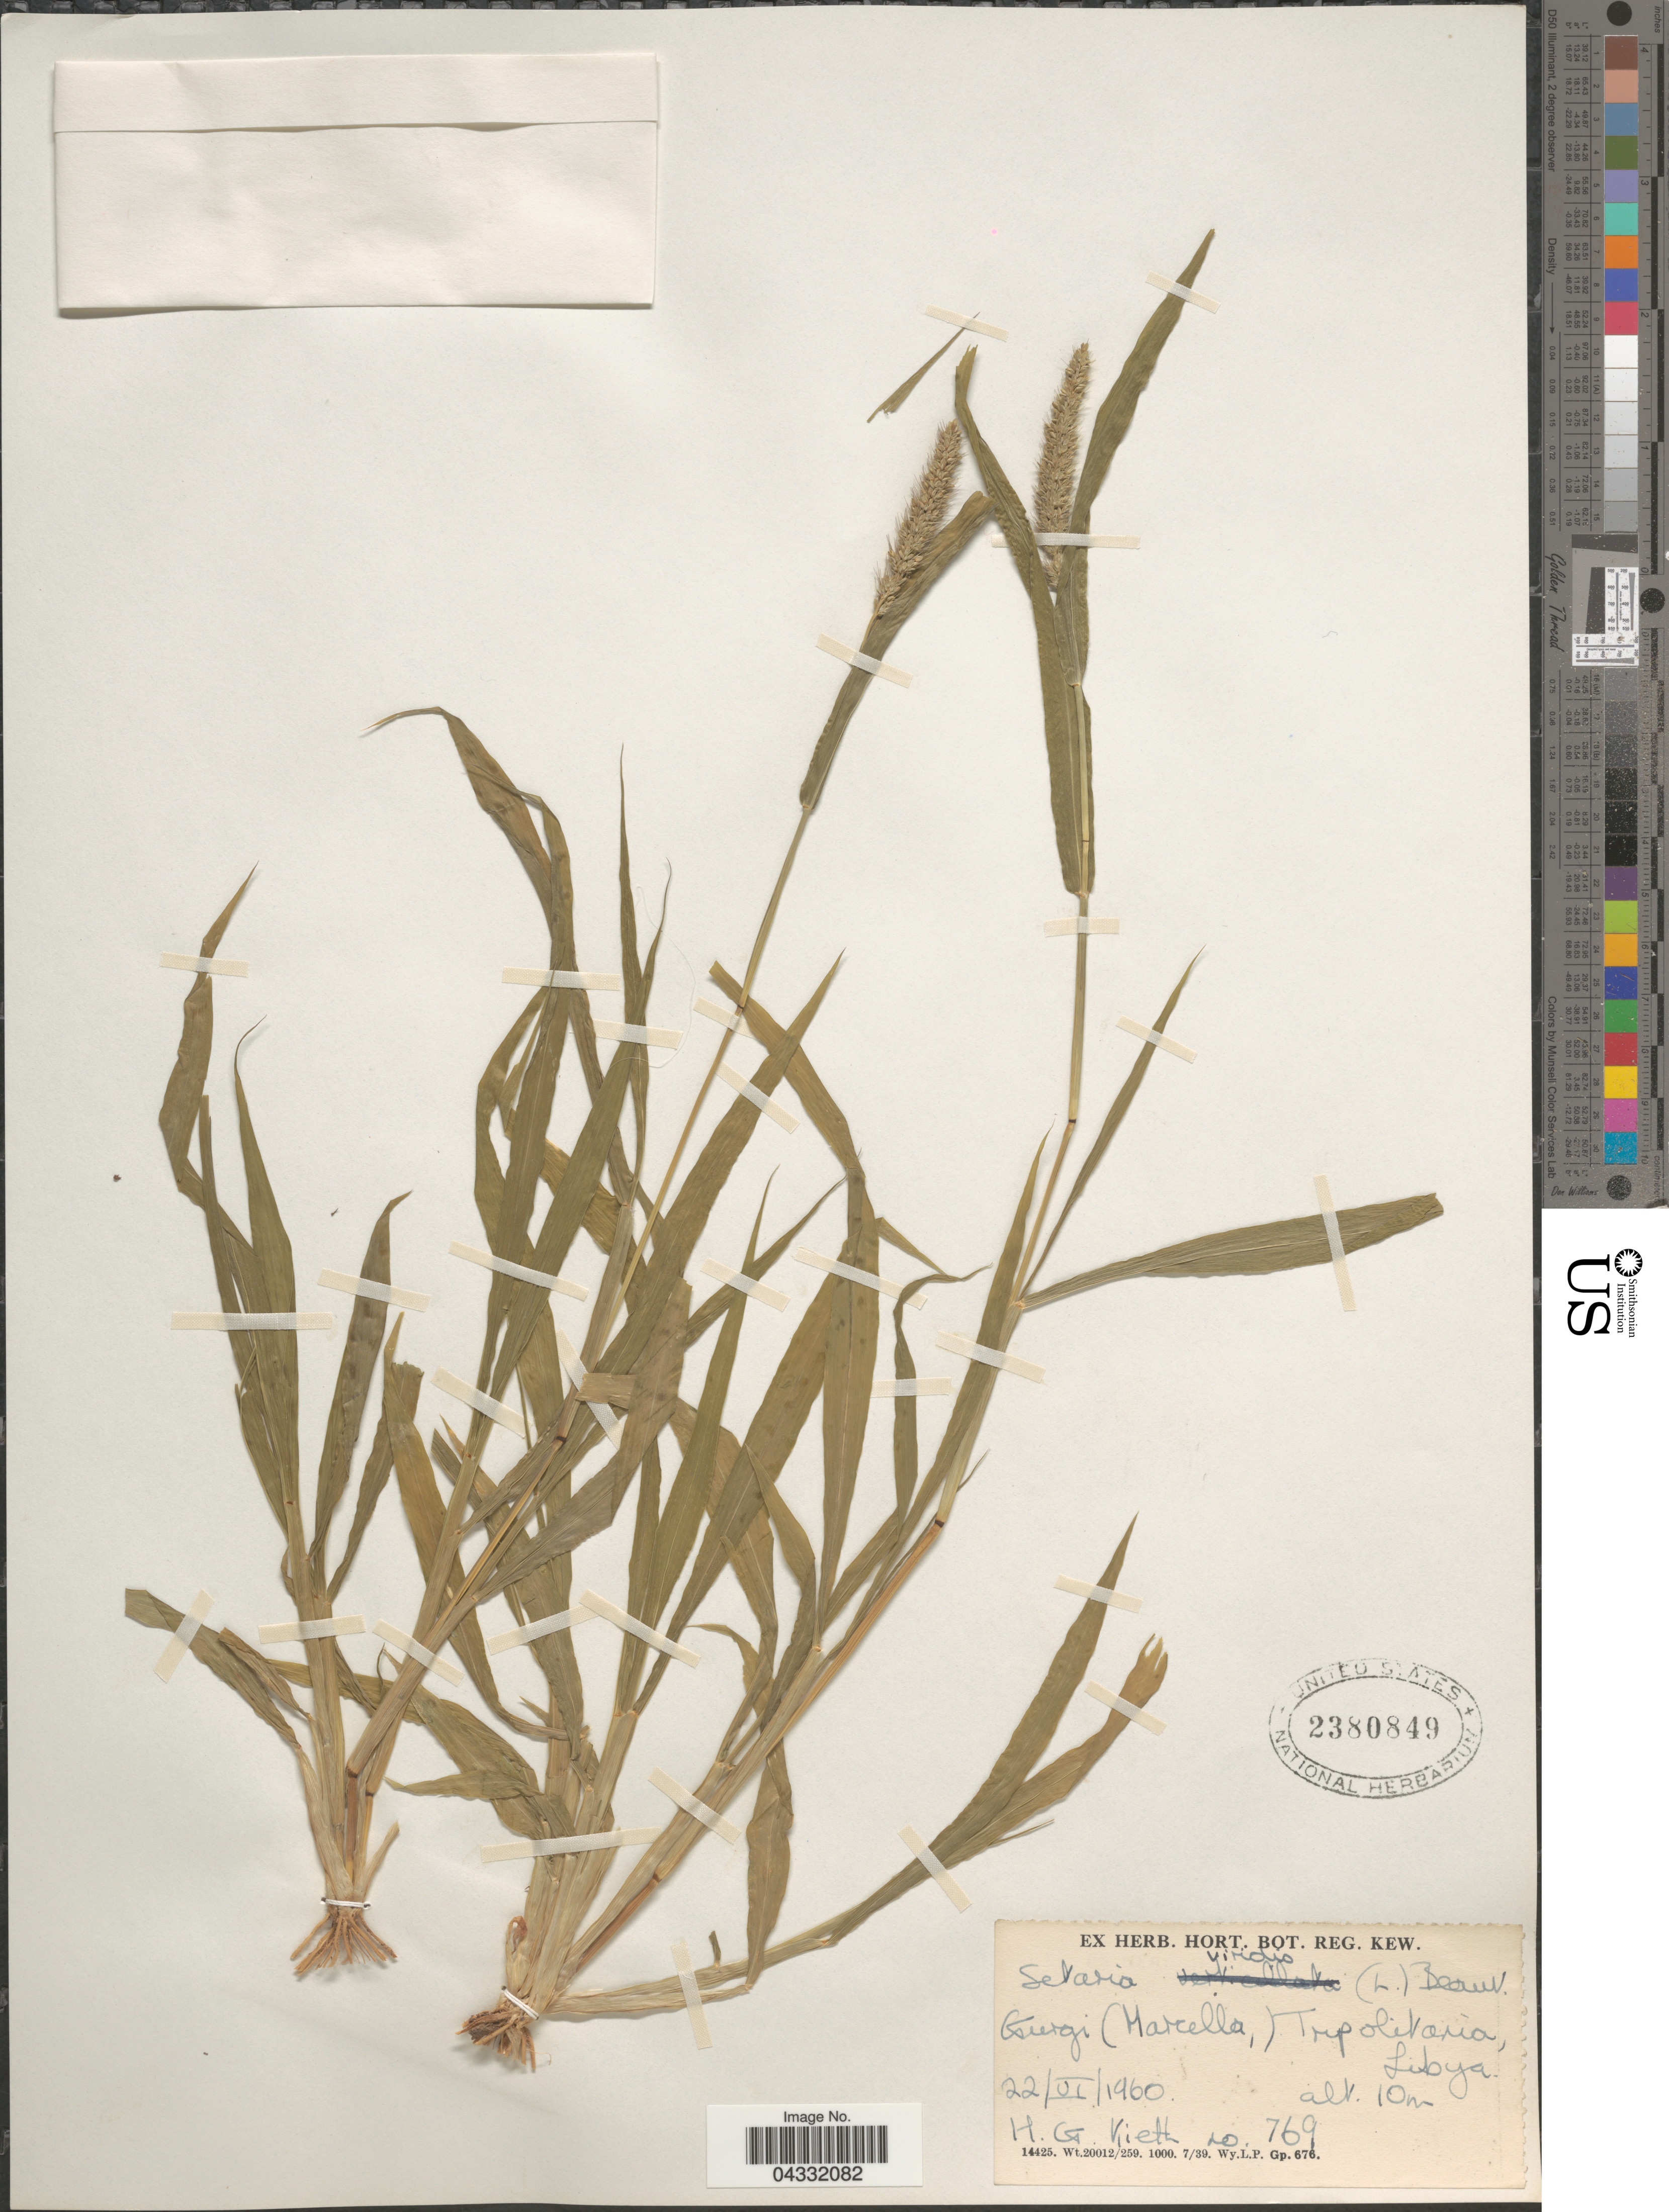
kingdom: Plantae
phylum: Tracheophyta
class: Liliopsida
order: Poales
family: Poaceae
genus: Setaria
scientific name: Setaria viridis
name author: (L.) P. Beauv.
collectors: H. Kieth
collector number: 769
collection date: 1960-06-22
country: Libya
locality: Gurgi (Marcella,) Tripolitania.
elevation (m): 10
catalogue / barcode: US 2380849